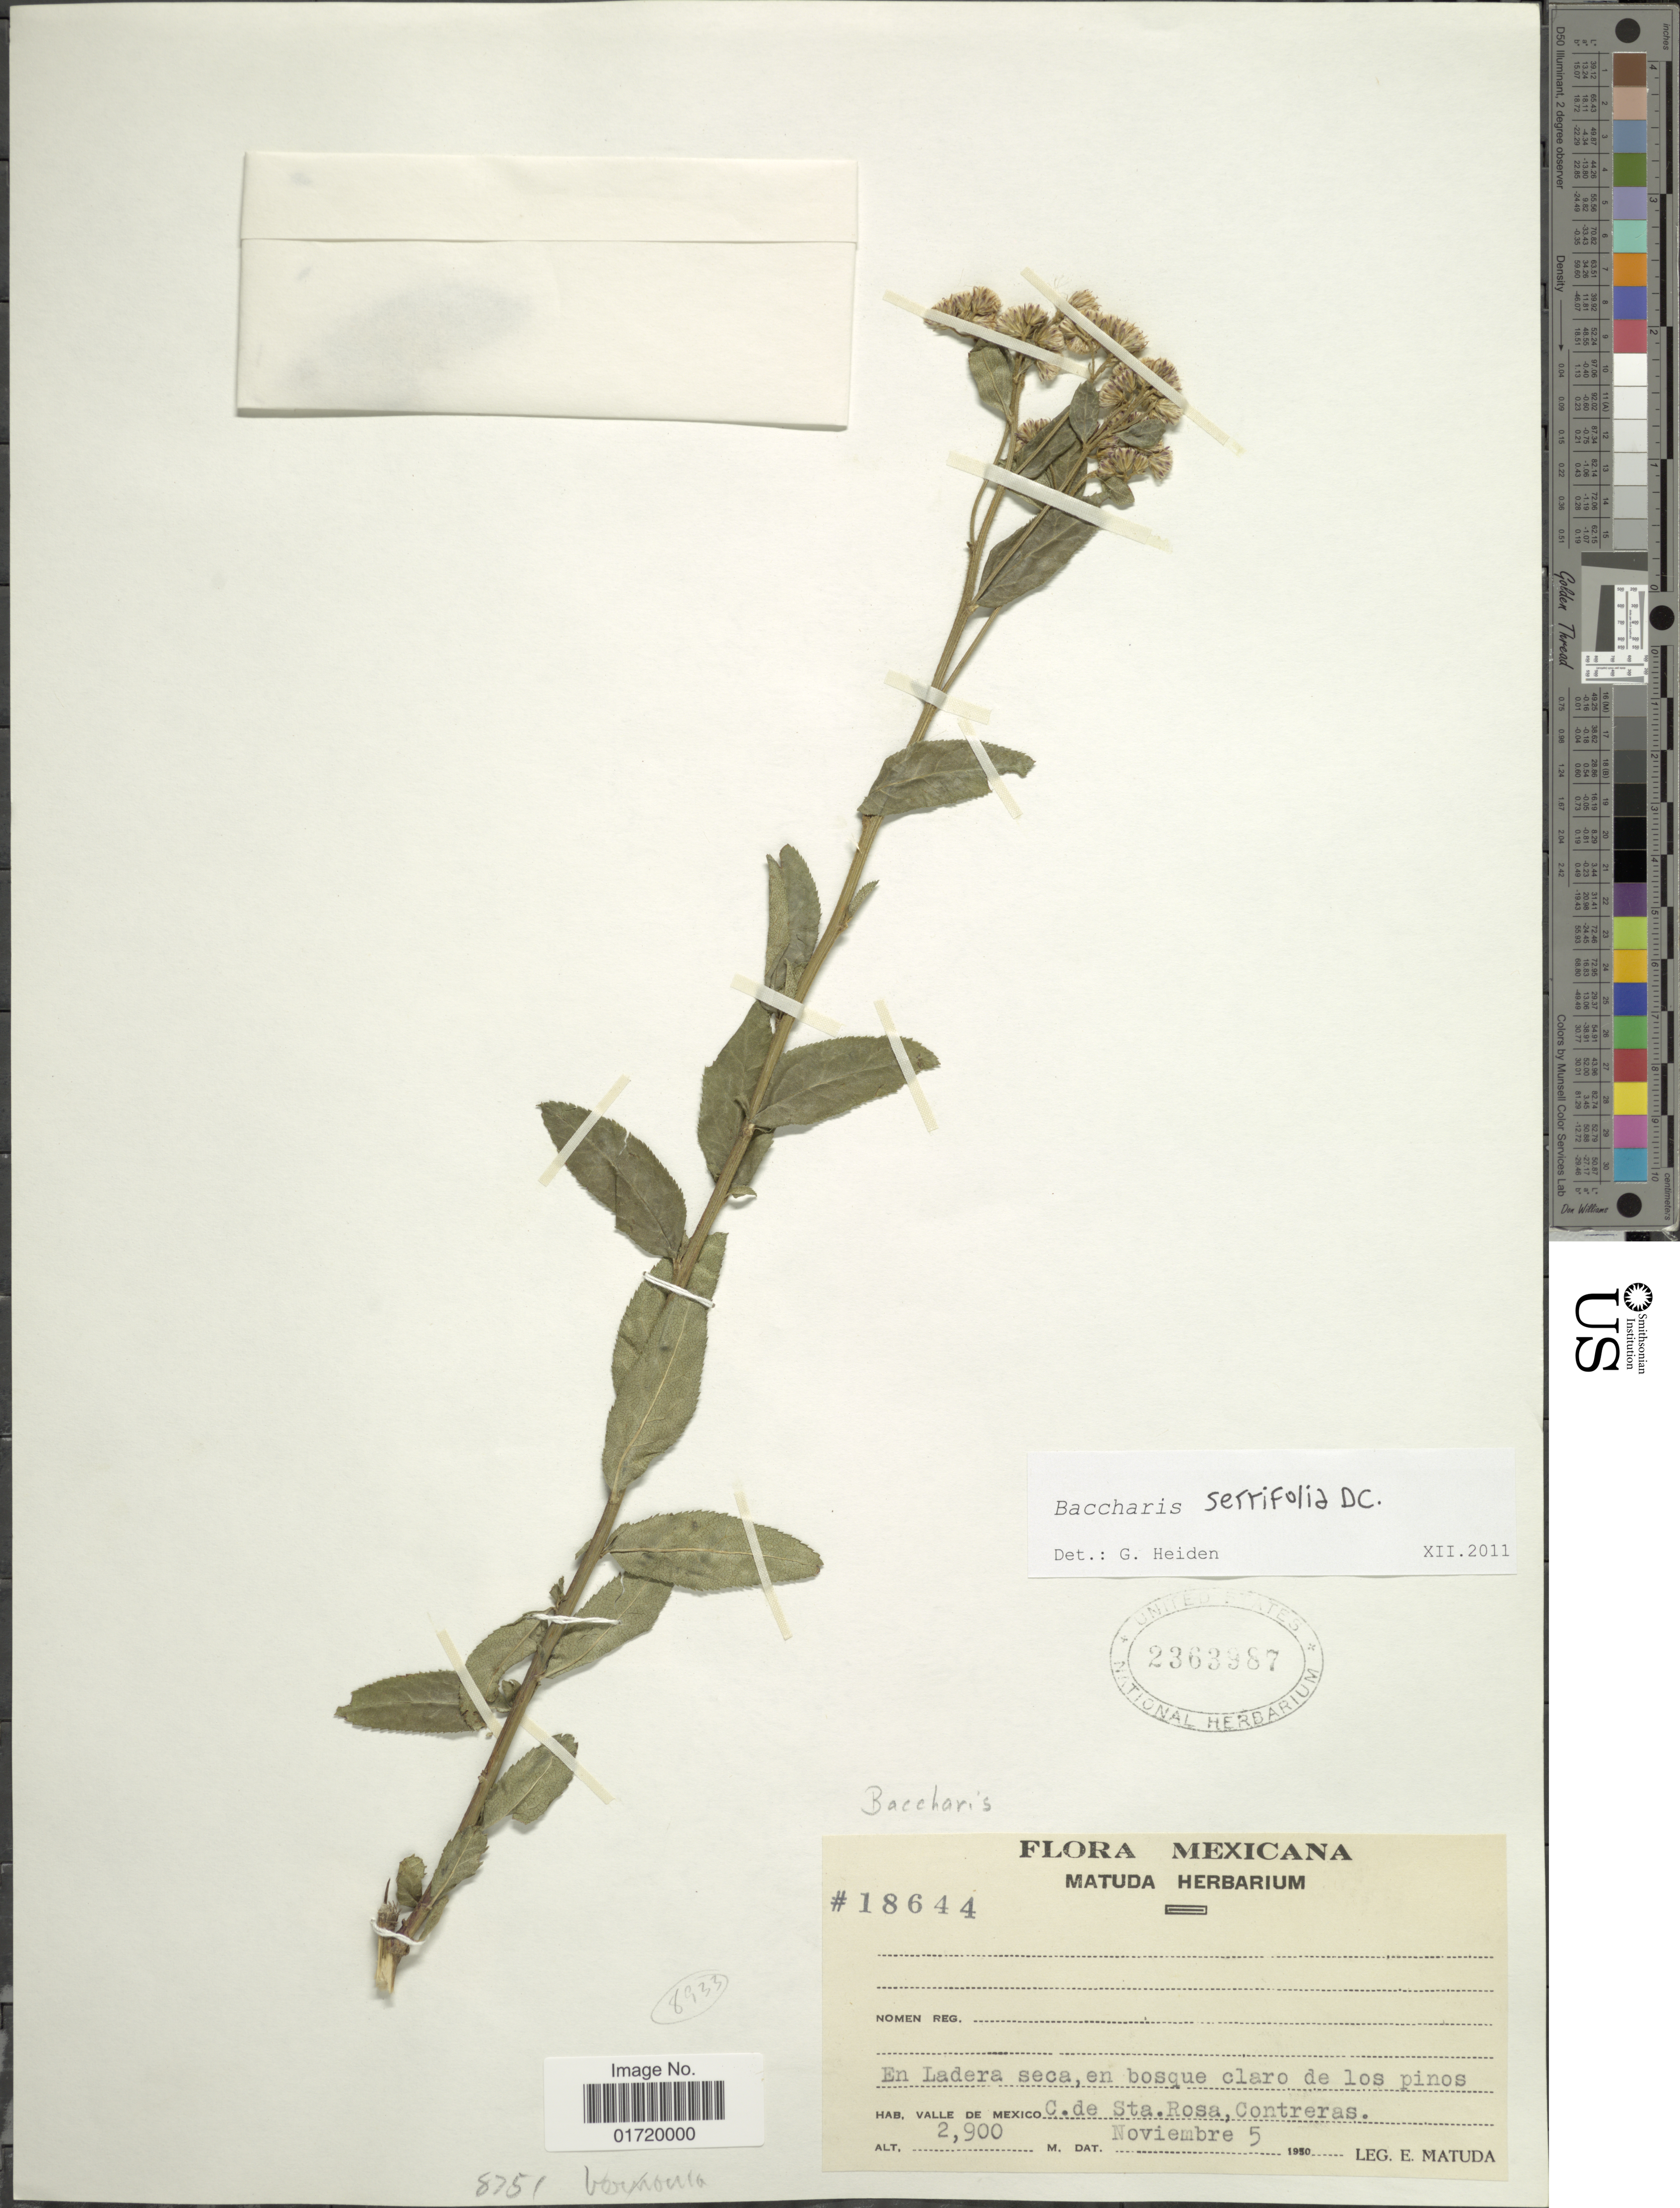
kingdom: Plantae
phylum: Tracheophyta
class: Magnoliopsida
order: Asterales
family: Asteraceae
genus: Baccharis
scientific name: Baccharis serrifolia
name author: DC.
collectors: E. Matuda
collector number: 18644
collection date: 1950-11-05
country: Mexico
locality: Mexicana, Valle de Mexico, C. de Sta. Rosa, Contreras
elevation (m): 2900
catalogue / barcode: US 2363987